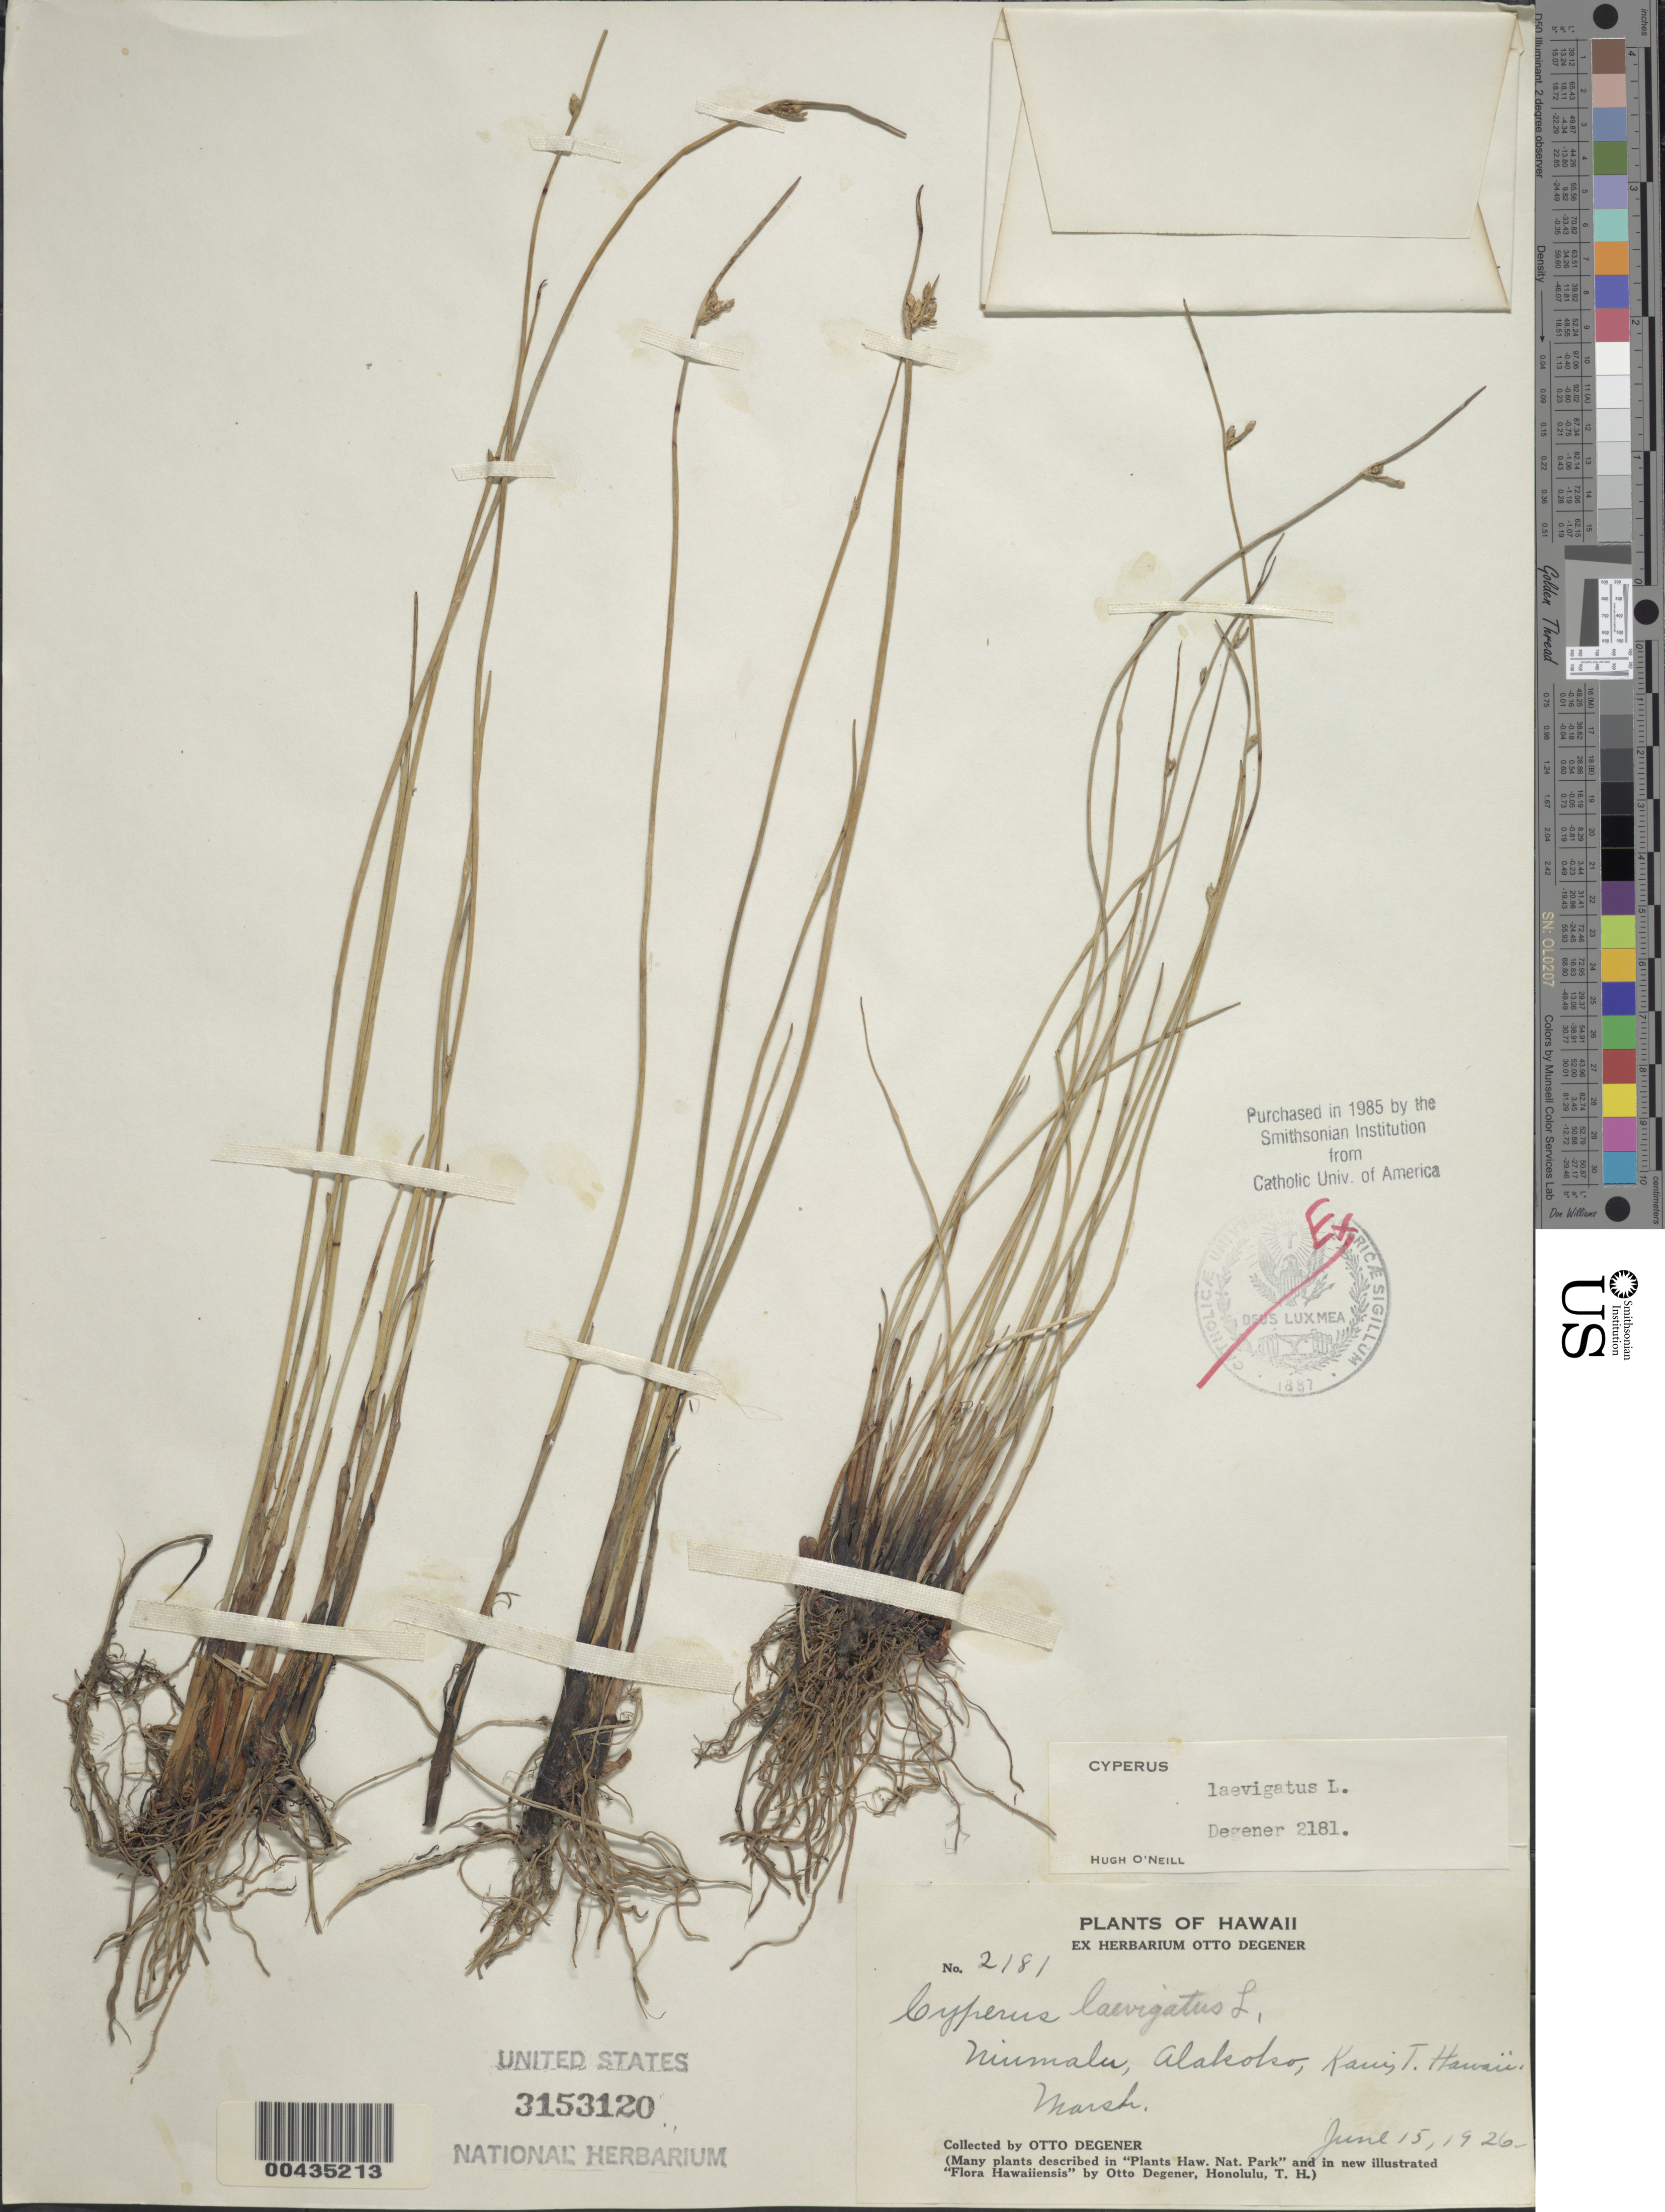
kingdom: Plantae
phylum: Tracheophyta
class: Liliopsida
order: Poales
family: Cyperaceae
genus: Cyperus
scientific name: Cyperus laevigatus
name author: L.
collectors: O. Degener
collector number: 2181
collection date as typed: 15 Jun 1926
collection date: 1926-06-15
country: United States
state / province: Hawaii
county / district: Kauai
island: Kaua'i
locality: Niumalu, Alakoko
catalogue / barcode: US 3153120